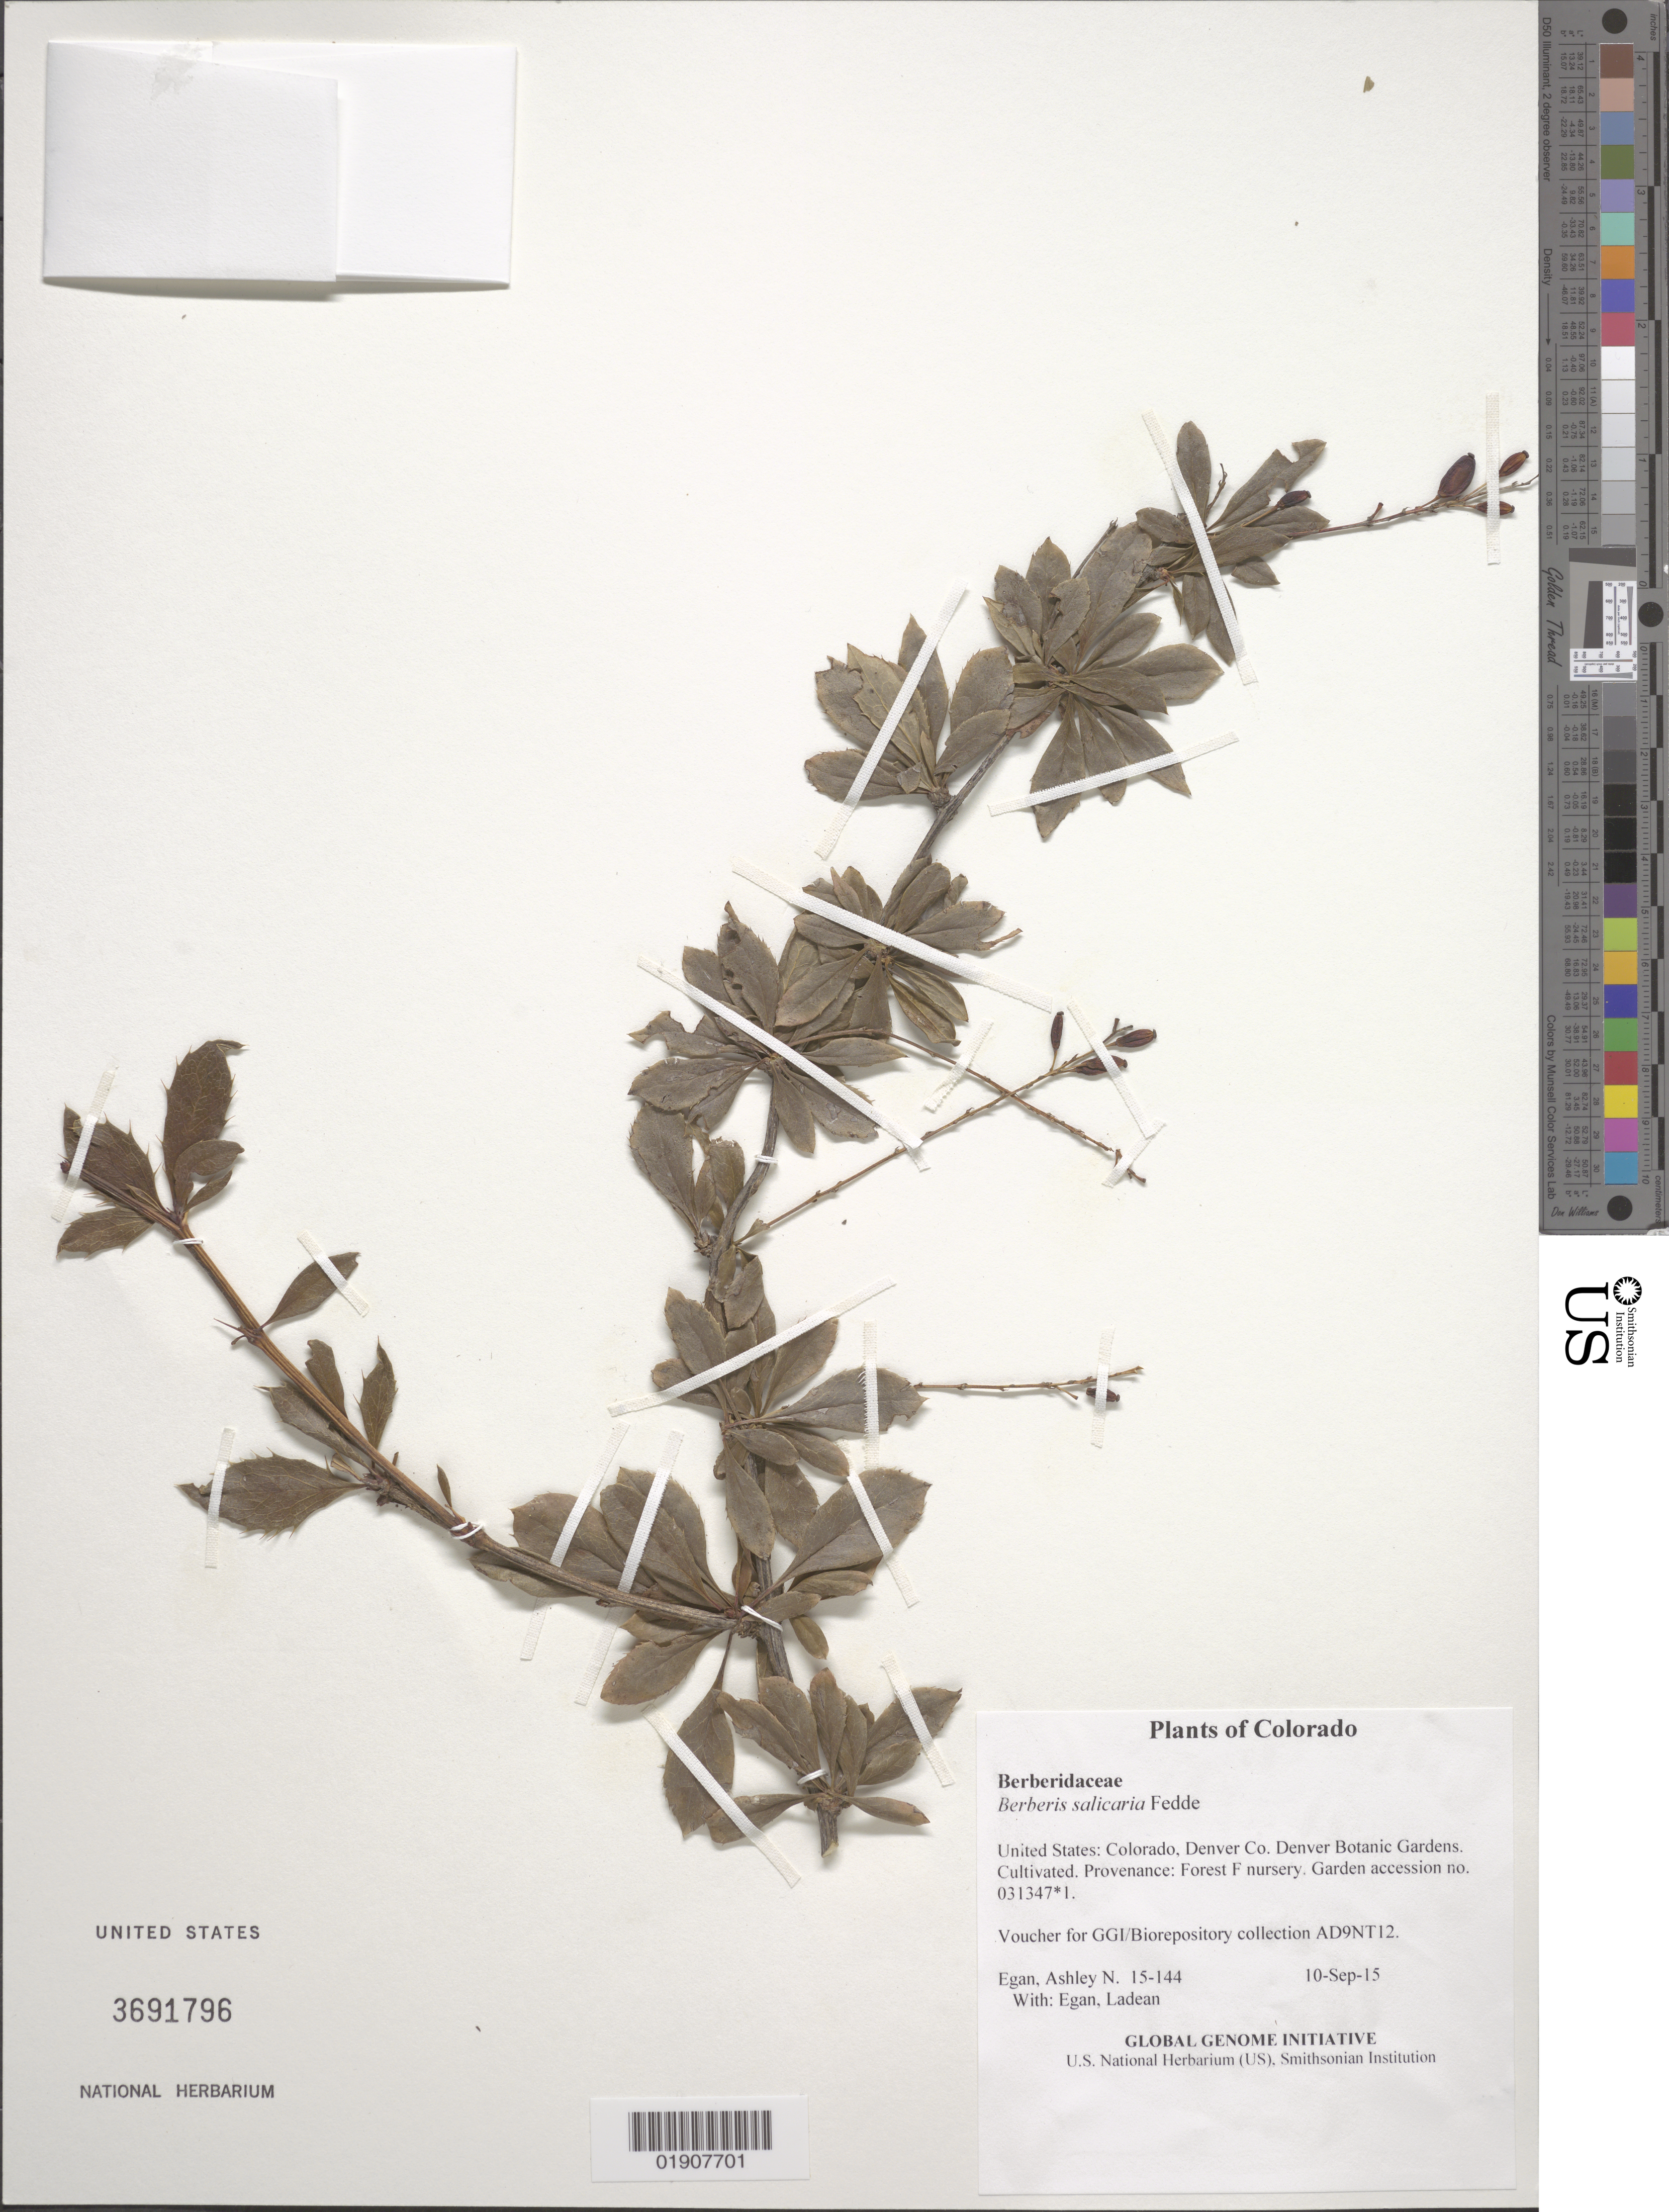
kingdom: Plantae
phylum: Tracheophyta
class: Magnoliopsida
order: Ranunculales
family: Berberidaceae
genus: Berberis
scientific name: Berberis salicaria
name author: Fedde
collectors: A. N. Egan & L. Egan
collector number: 15-144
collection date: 2015-09-10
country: United States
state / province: Colorado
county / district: Denver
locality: Denver Botanic Gardens. Cultivated. Provenance: Forest F nursery. Garden accession no. 031347.1.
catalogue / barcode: US 3691796